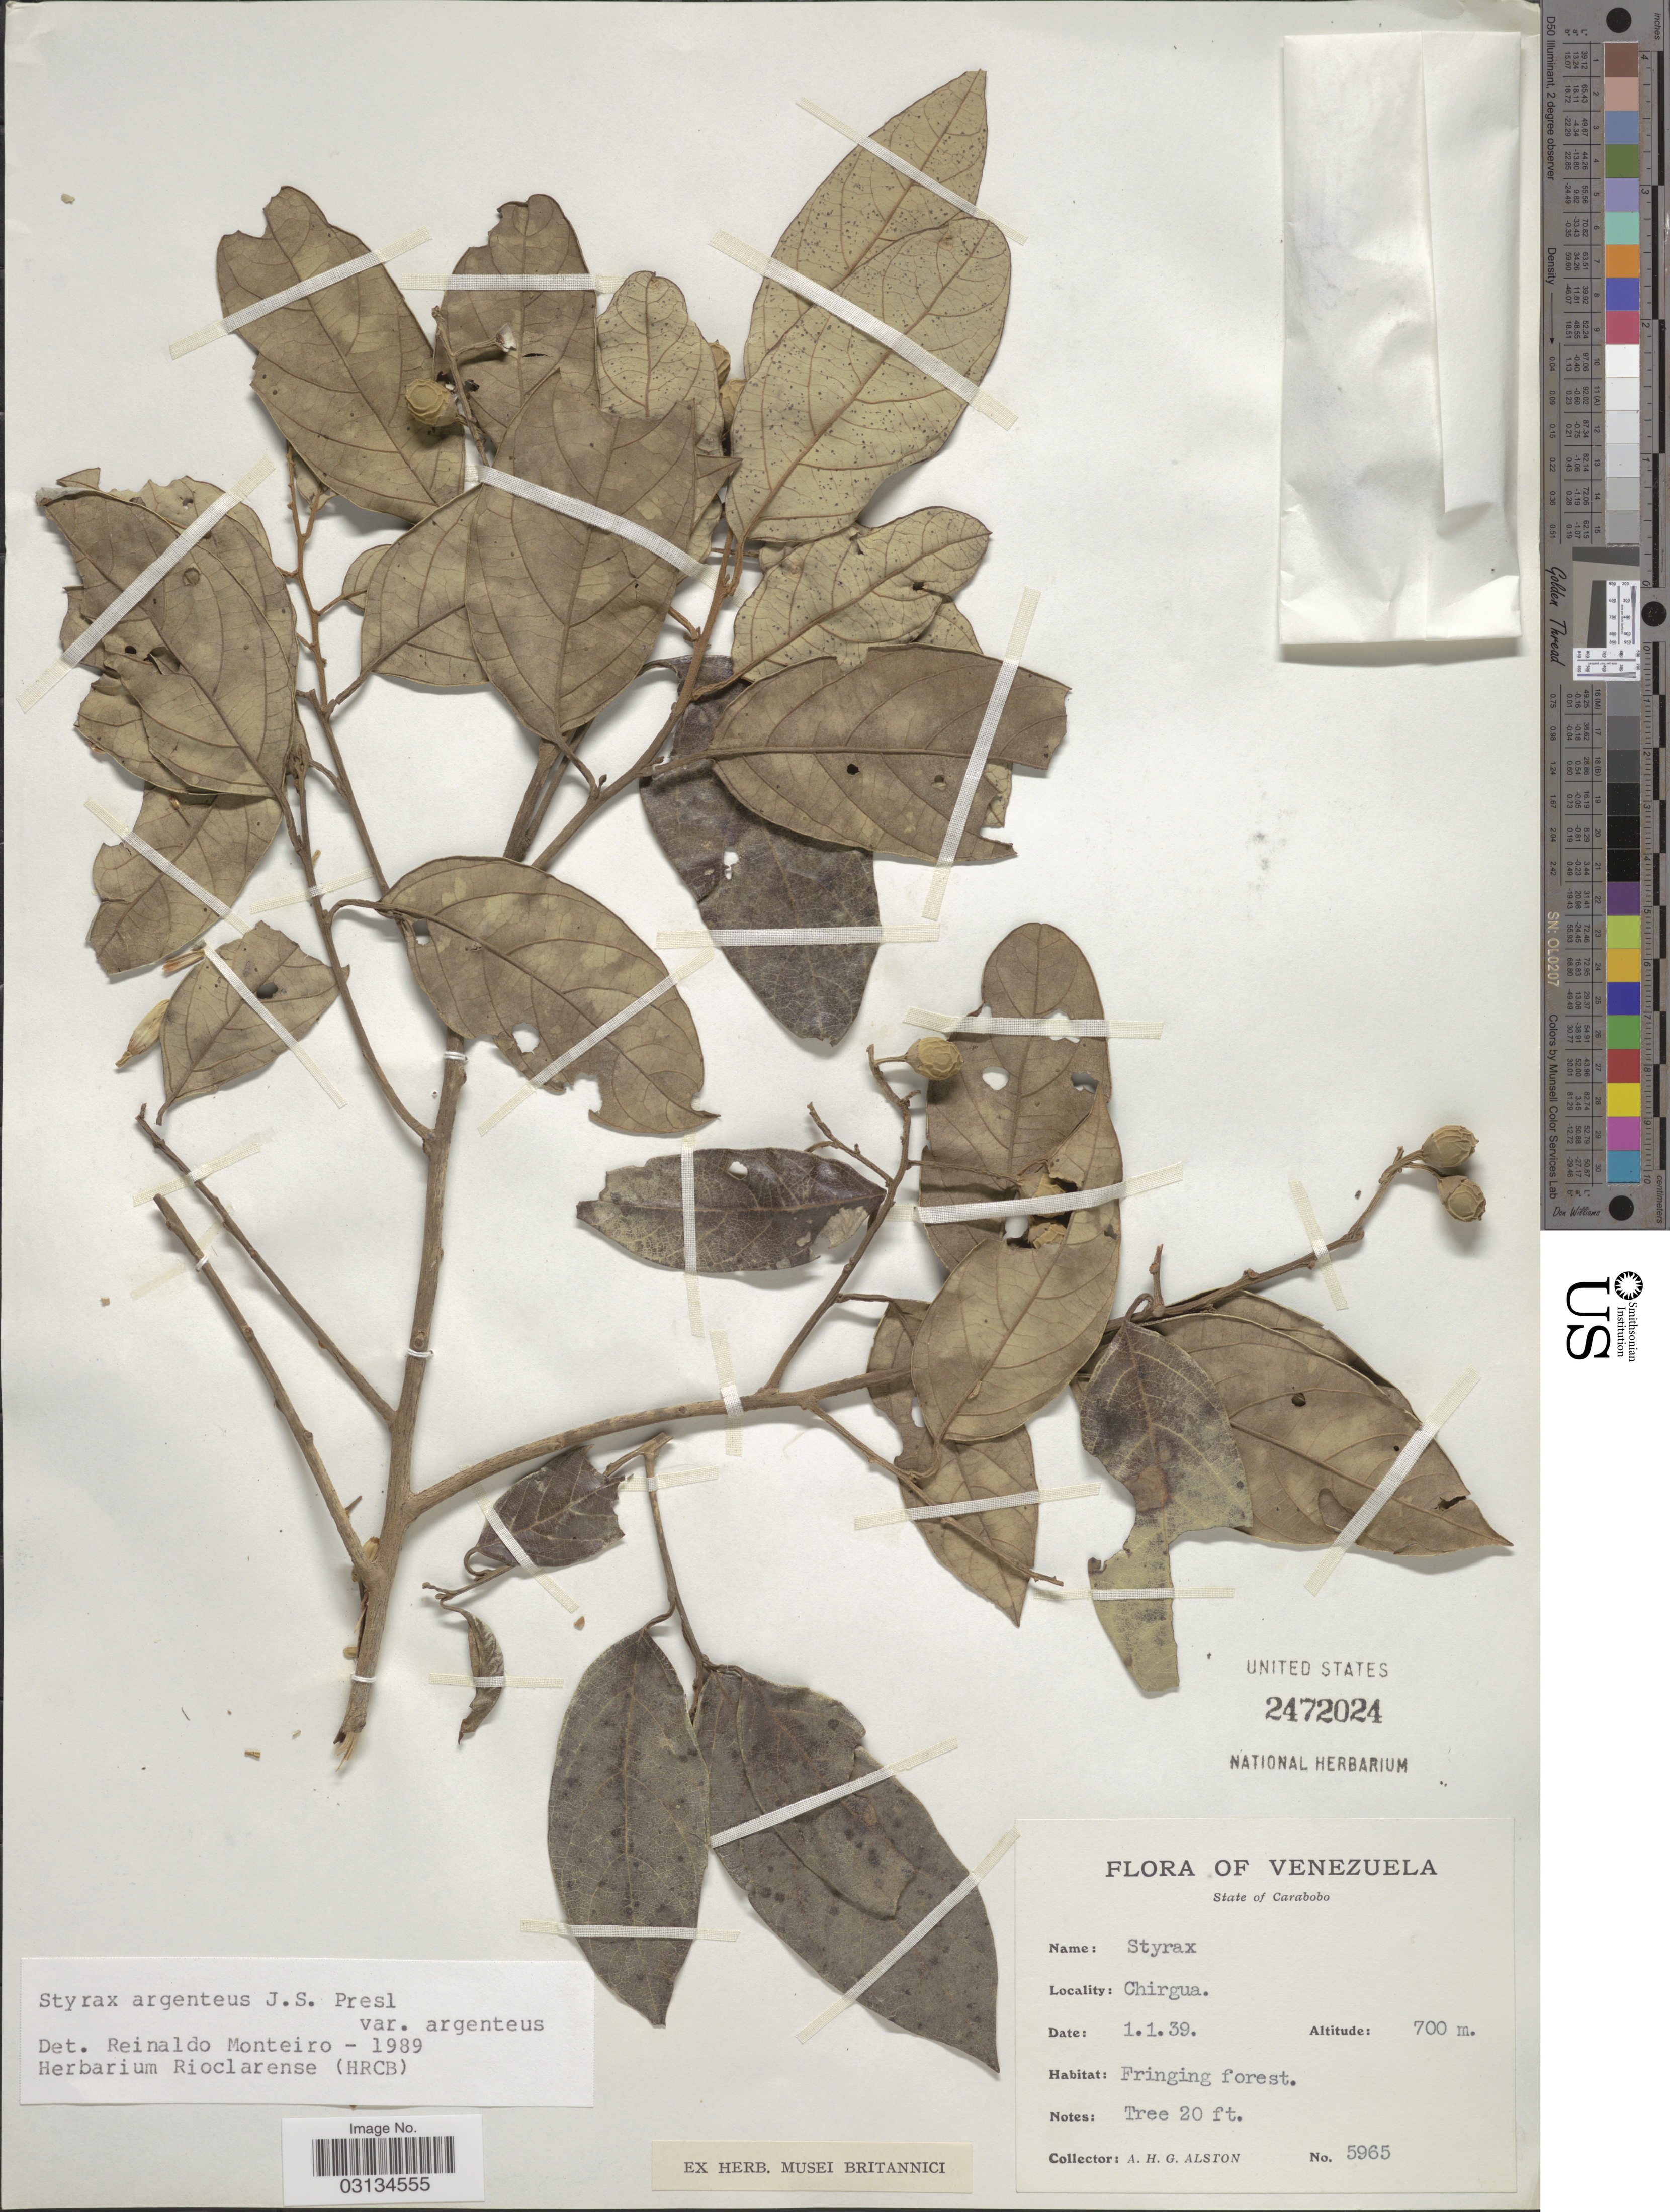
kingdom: Plantae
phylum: Tracheophyta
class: Magnoliopsida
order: Ericales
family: Styracaceae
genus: Styrax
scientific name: Styrax argenteus var. ramirezii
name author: (Greenm.) Gonsoulin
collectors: A. H. Alston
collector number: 5965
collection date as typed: Transcribed d/m/y: 1/1/39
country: Venezuela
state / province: Carabobo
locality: Chirgua.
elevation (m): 700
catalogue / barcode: US 2472024